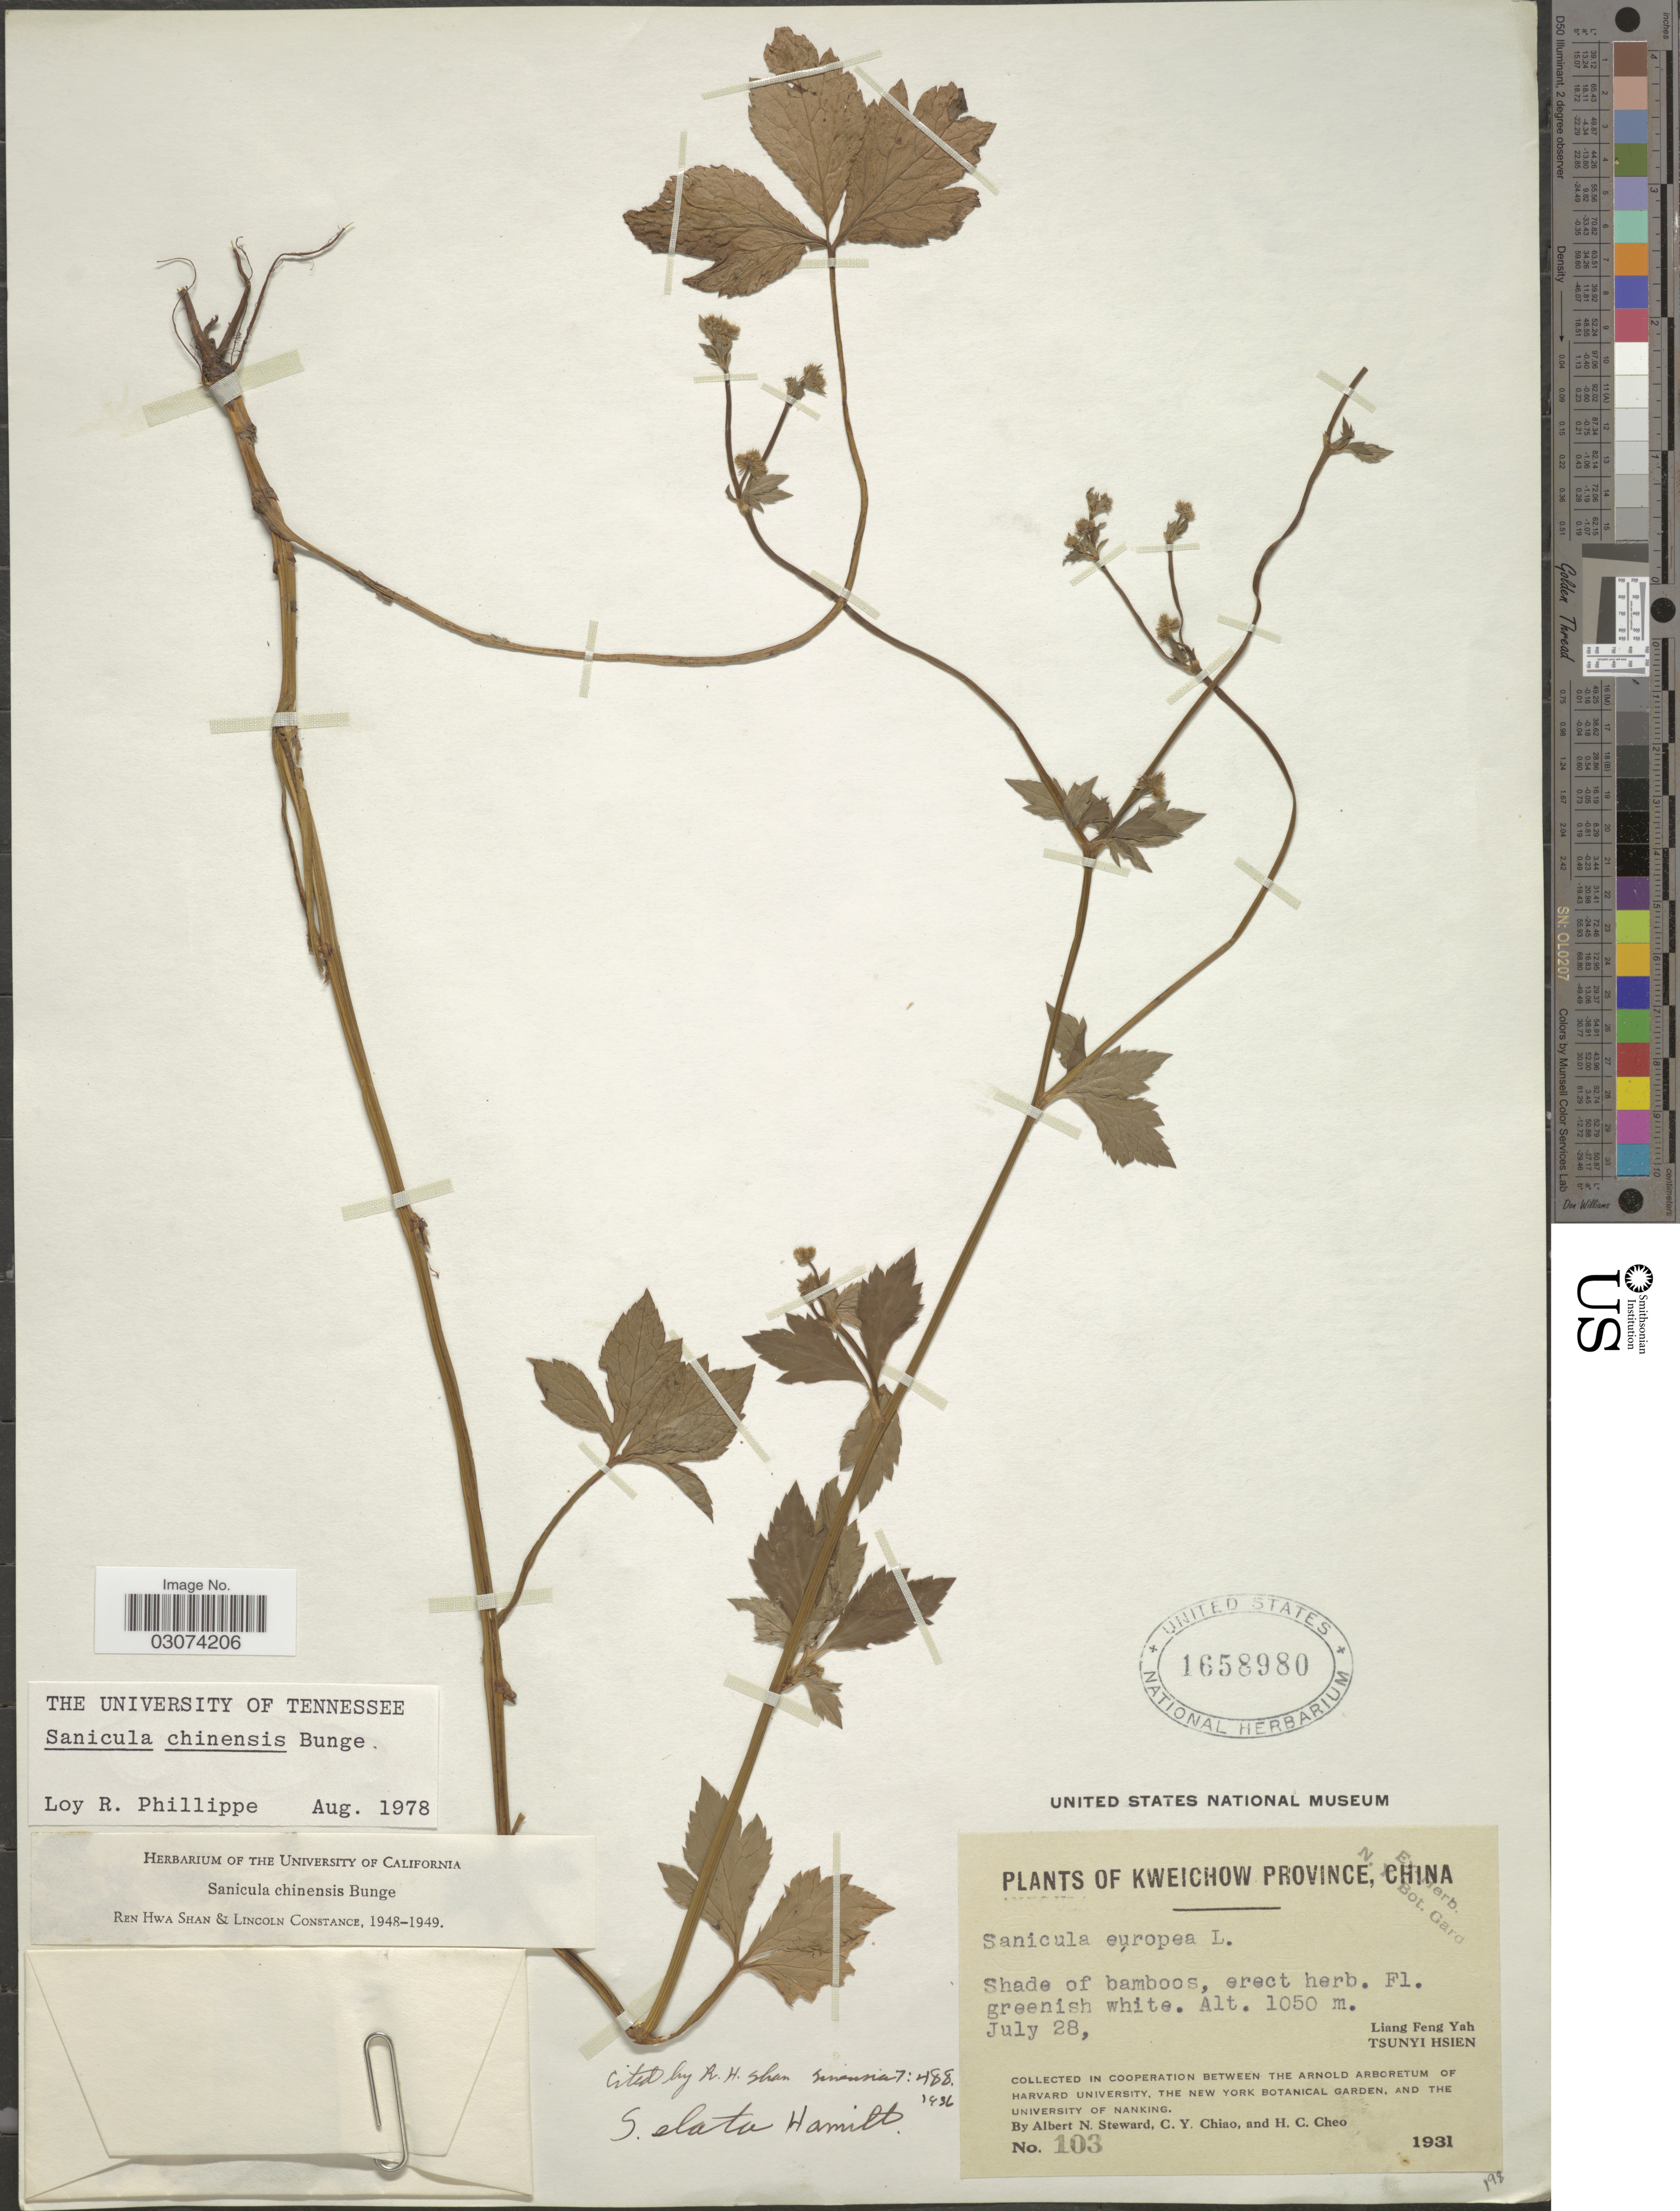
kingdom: Plantae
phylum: Tracheophyta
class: Magnoliopsida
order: Apiales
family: Apiaceae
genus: Sanicula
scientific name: Sanicula chinensis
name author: Bunge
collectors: A. N. Steward, C. Y. Chiao & H. Cheo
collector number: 103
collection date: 1931-07-28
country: China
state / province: Guizhou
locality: Kweichow Province. Liang Feng Yah. Tsunyi Hsien.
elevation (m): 1050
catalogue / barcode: US 1658980